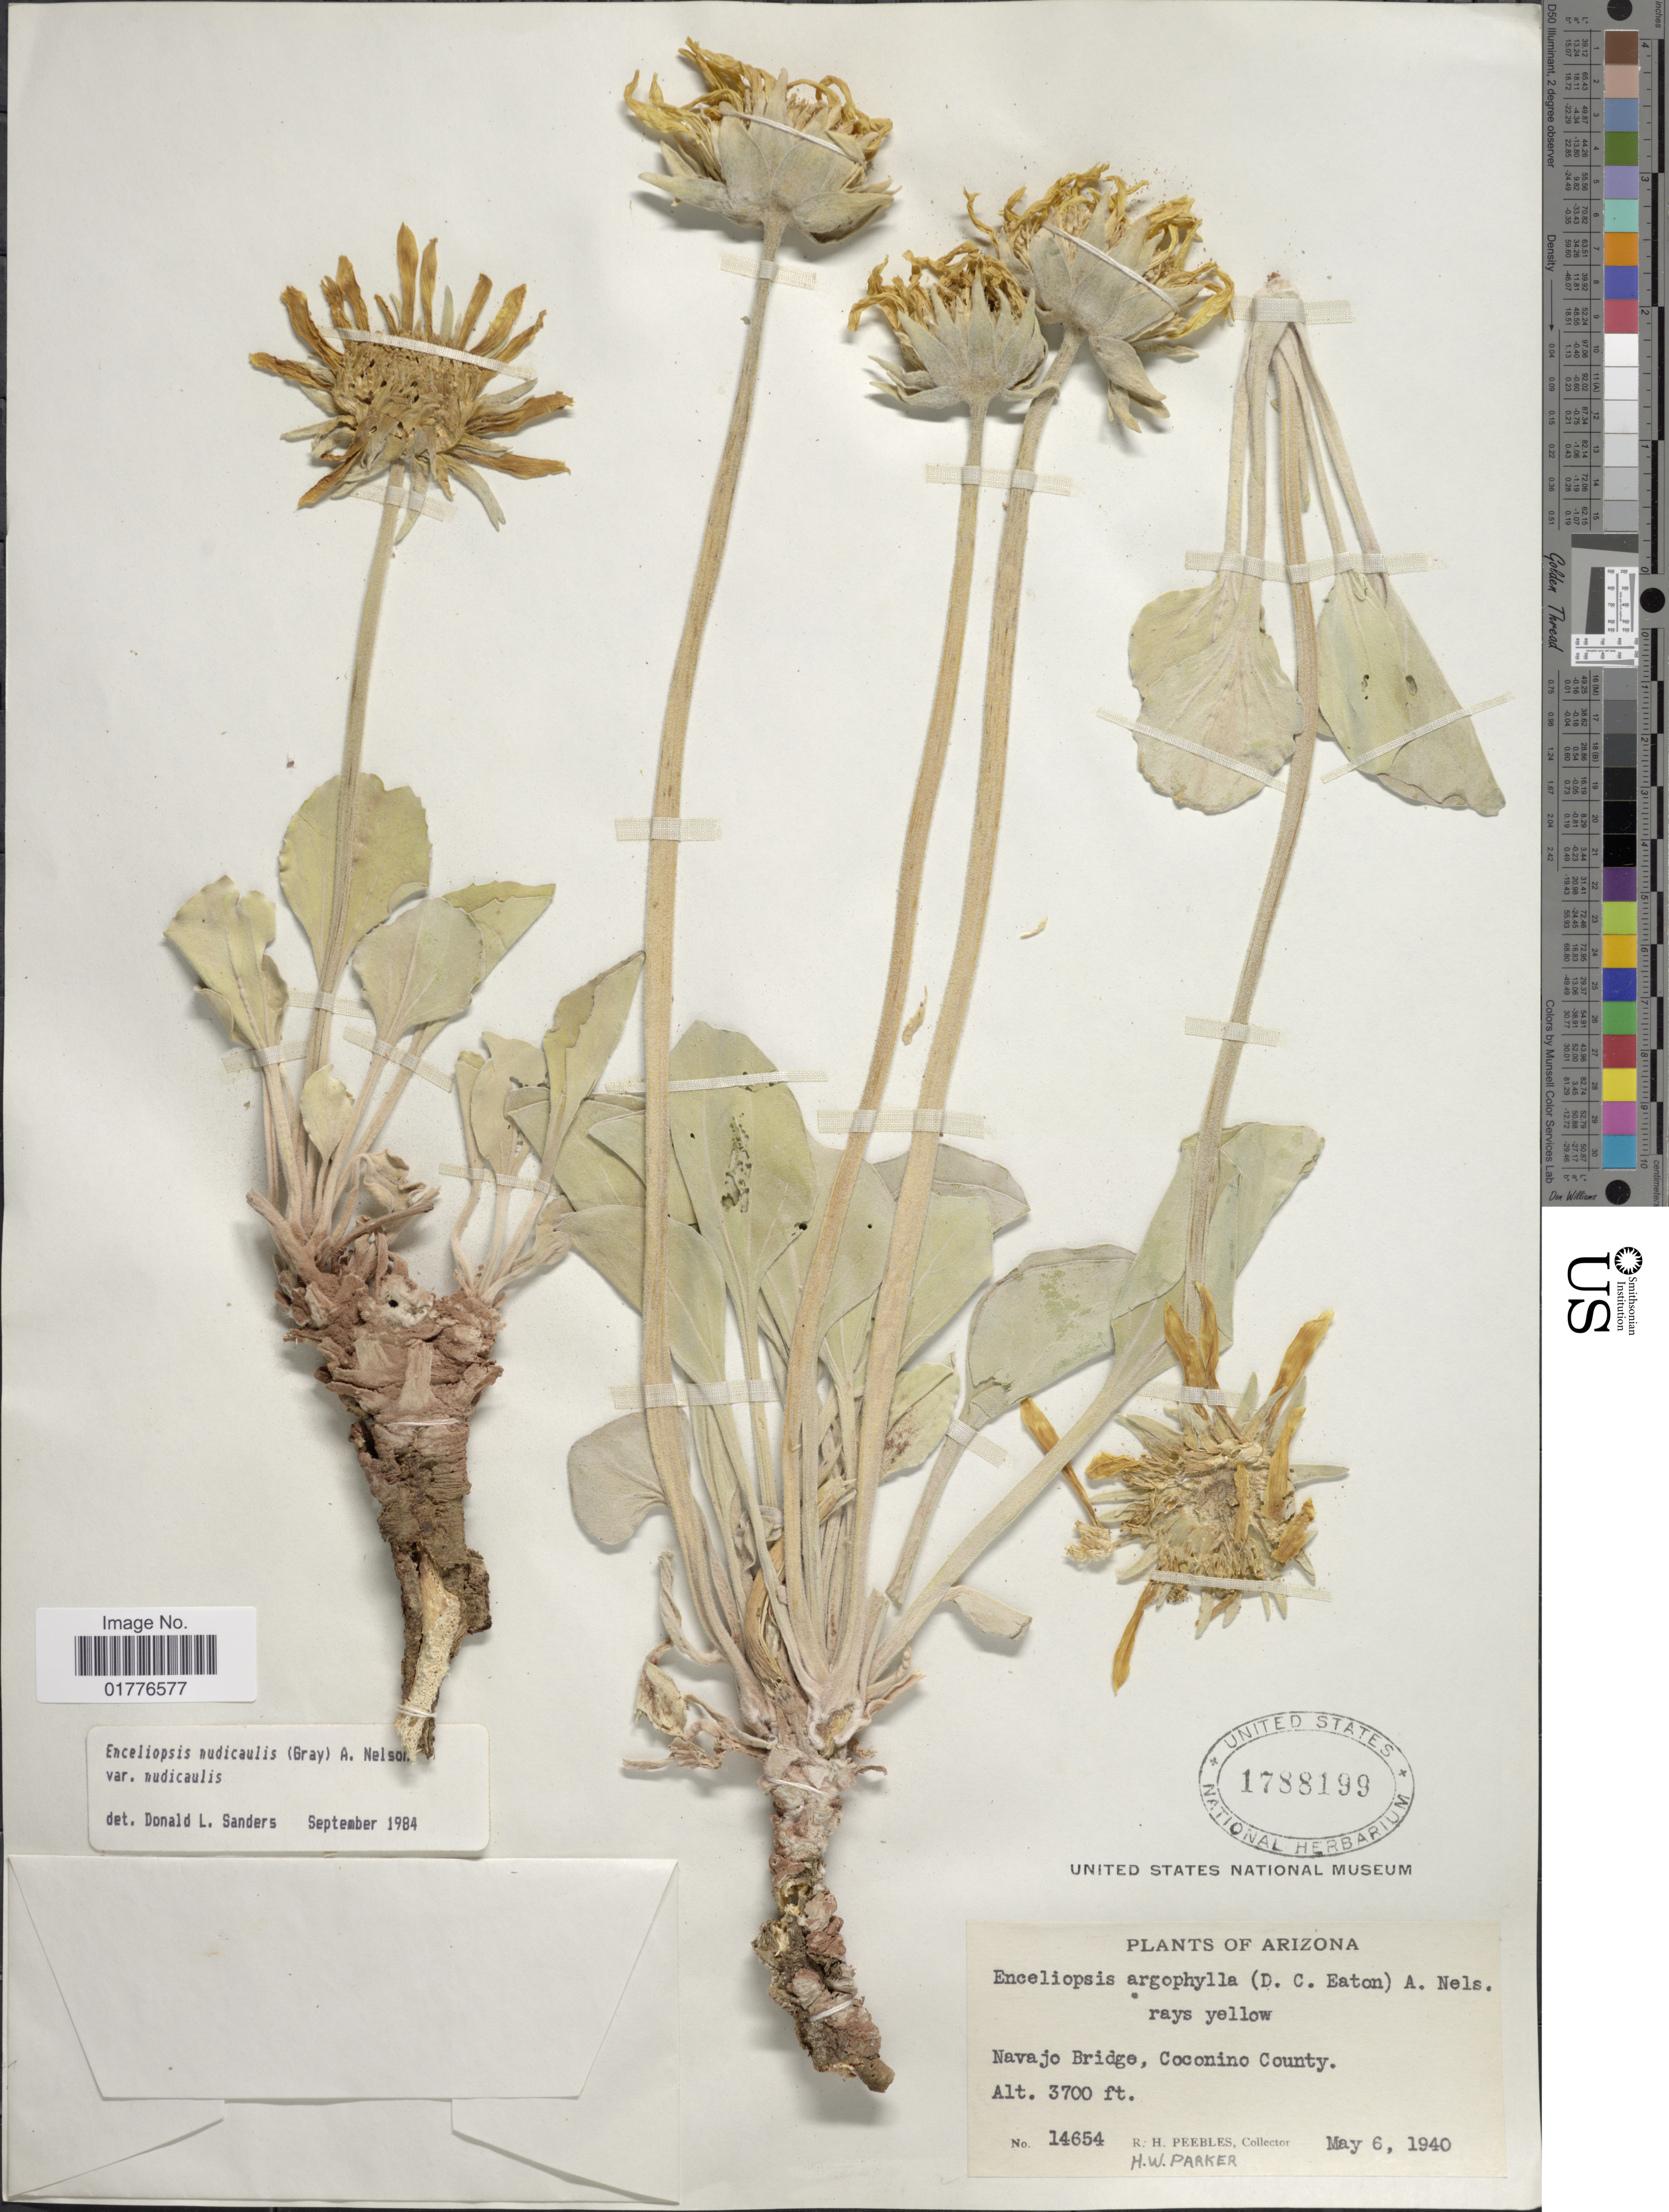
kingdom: Plantae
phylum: Tracheophyta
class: Magnoliopsida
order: Asterales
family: Asteraceae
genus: Enceliopsis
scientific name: Enceliopsis nudicaulis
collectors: R. H. Peebles & H. W. Parker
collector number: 14654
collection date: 1940-05-06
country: United States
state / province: Arizona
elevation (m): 1128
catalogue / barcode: US 1788199